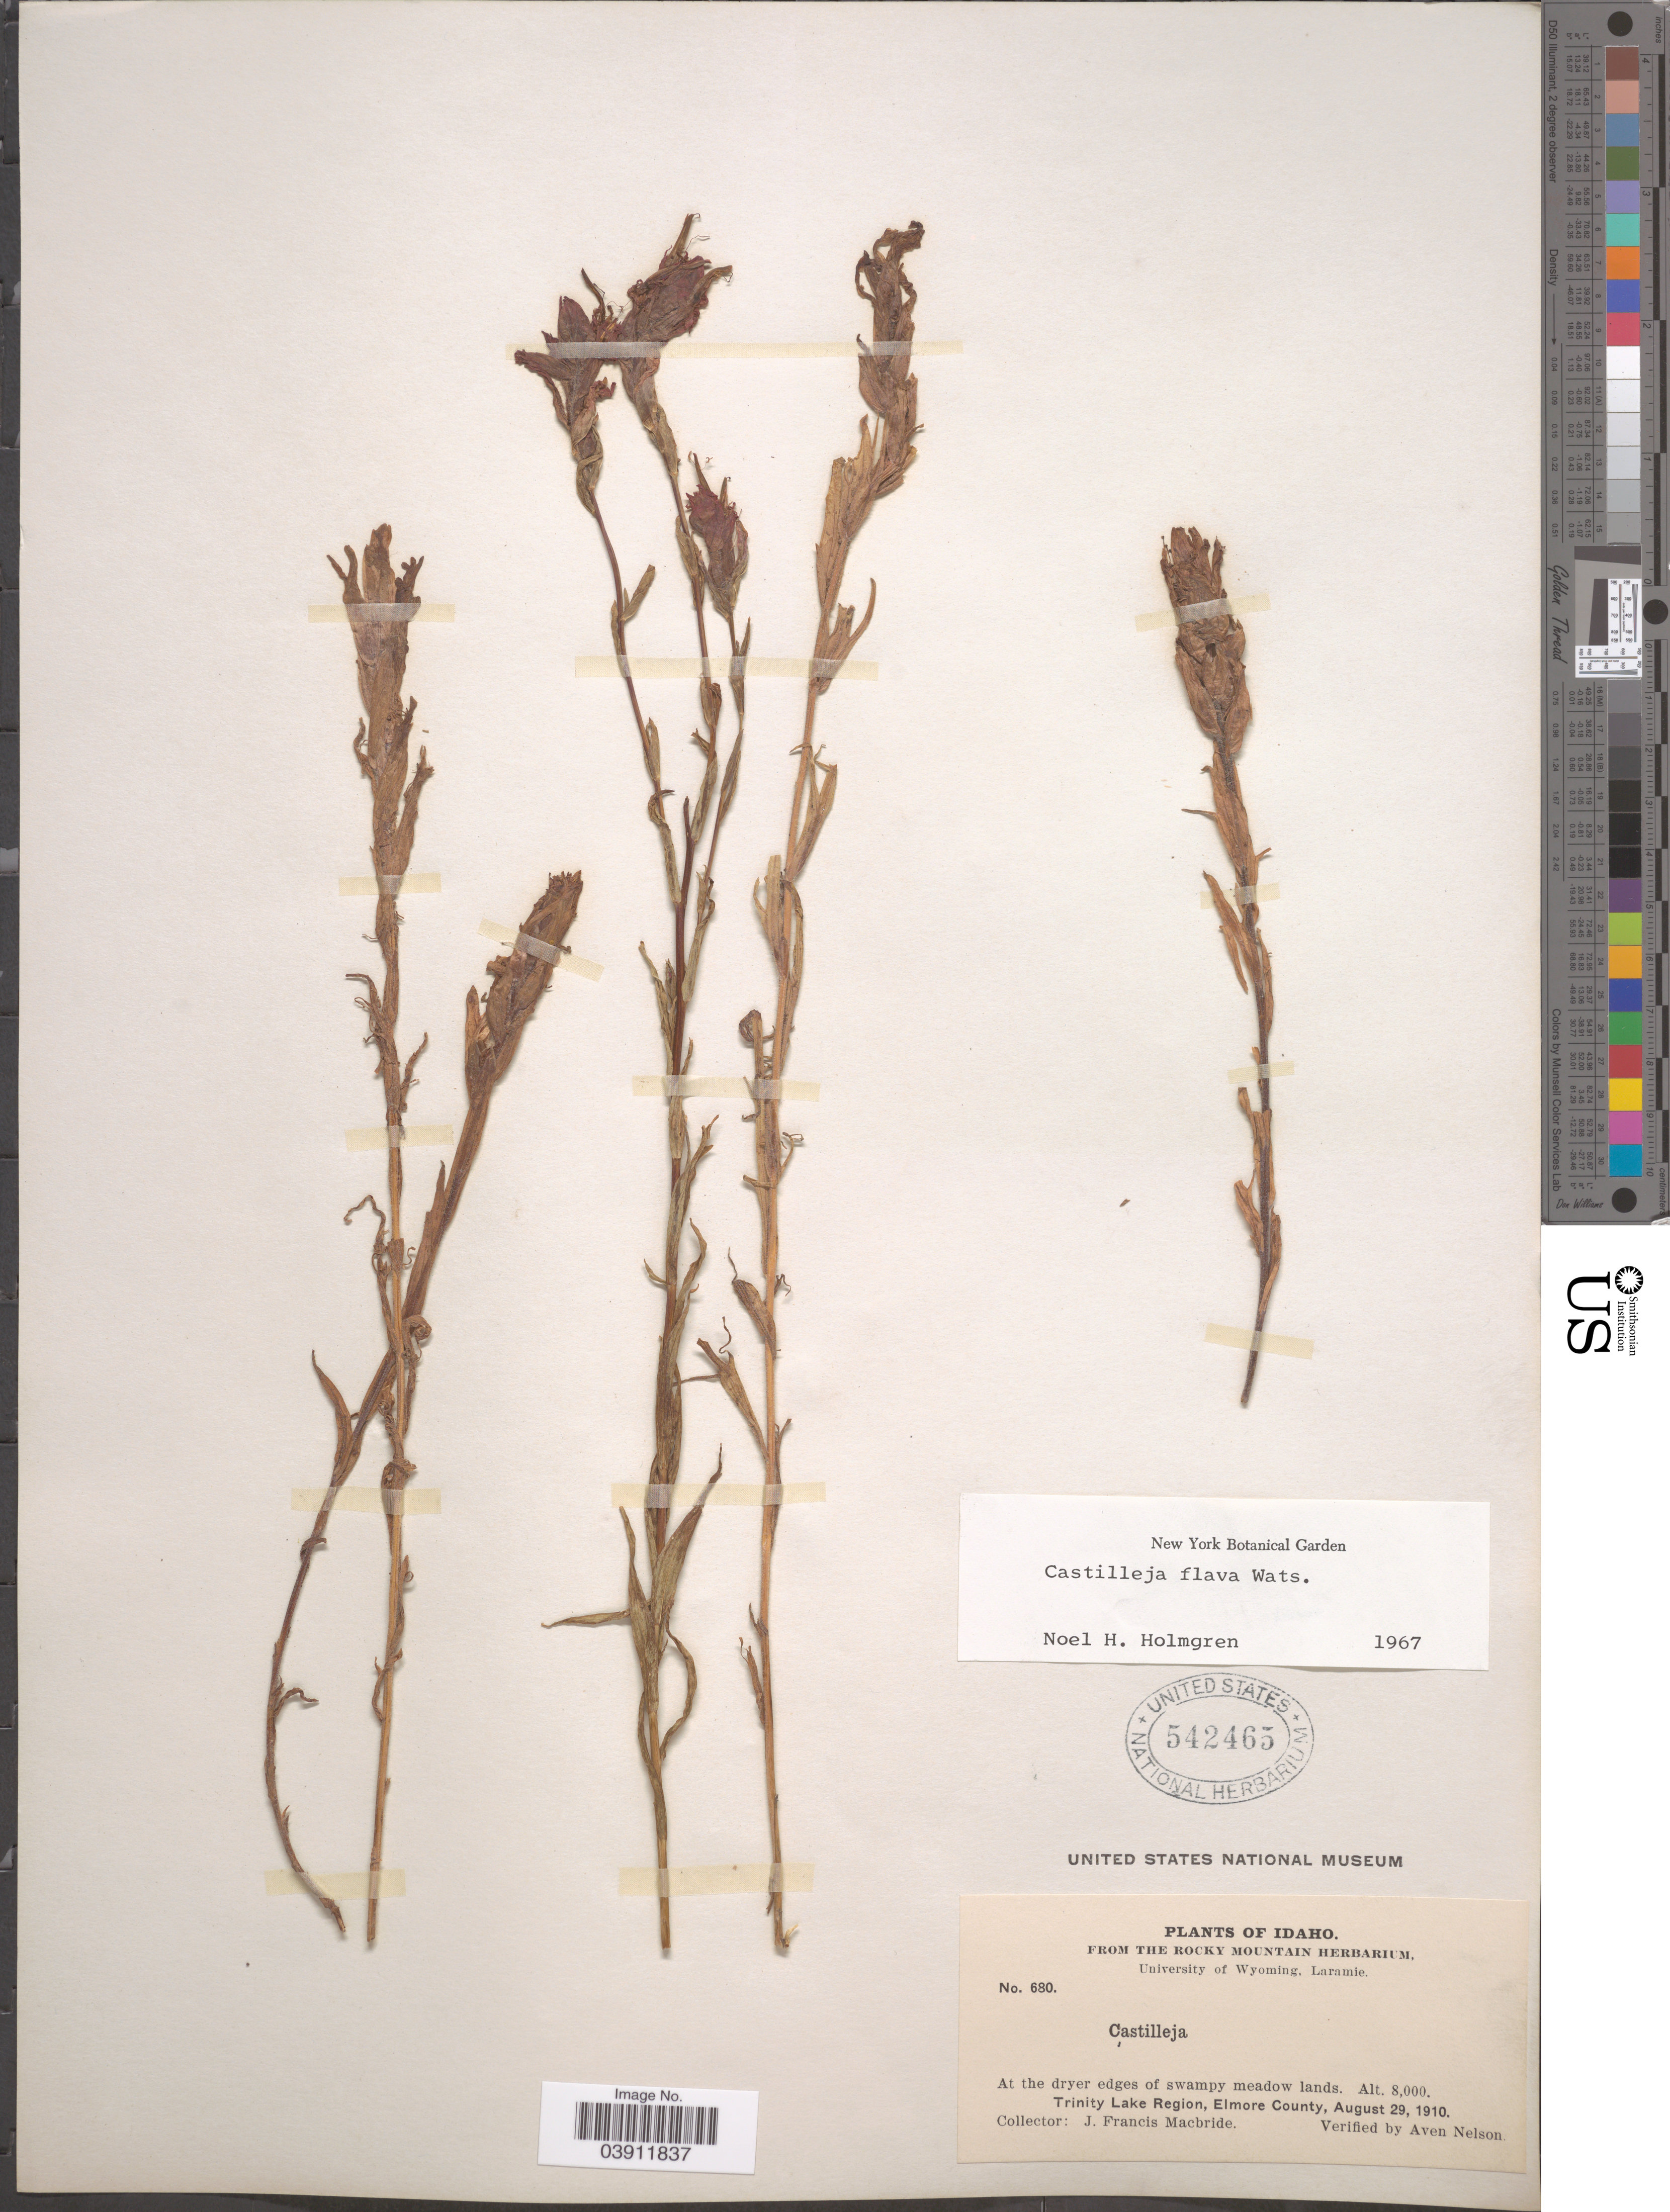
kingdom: Plantae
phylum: Tracheophyta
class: Magnoliopsida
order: Lamiales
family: Orobanchaceae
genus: Castilleja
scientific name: Castilleja flava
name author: S. Watson in C. King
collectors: J. F. Macbride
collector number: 680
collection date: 1910-08-29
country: United States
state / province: Idaho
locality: At the dryer edges of swampy meadow lands. Trinity Lake Region, Elmore County.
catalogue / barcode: US 542465